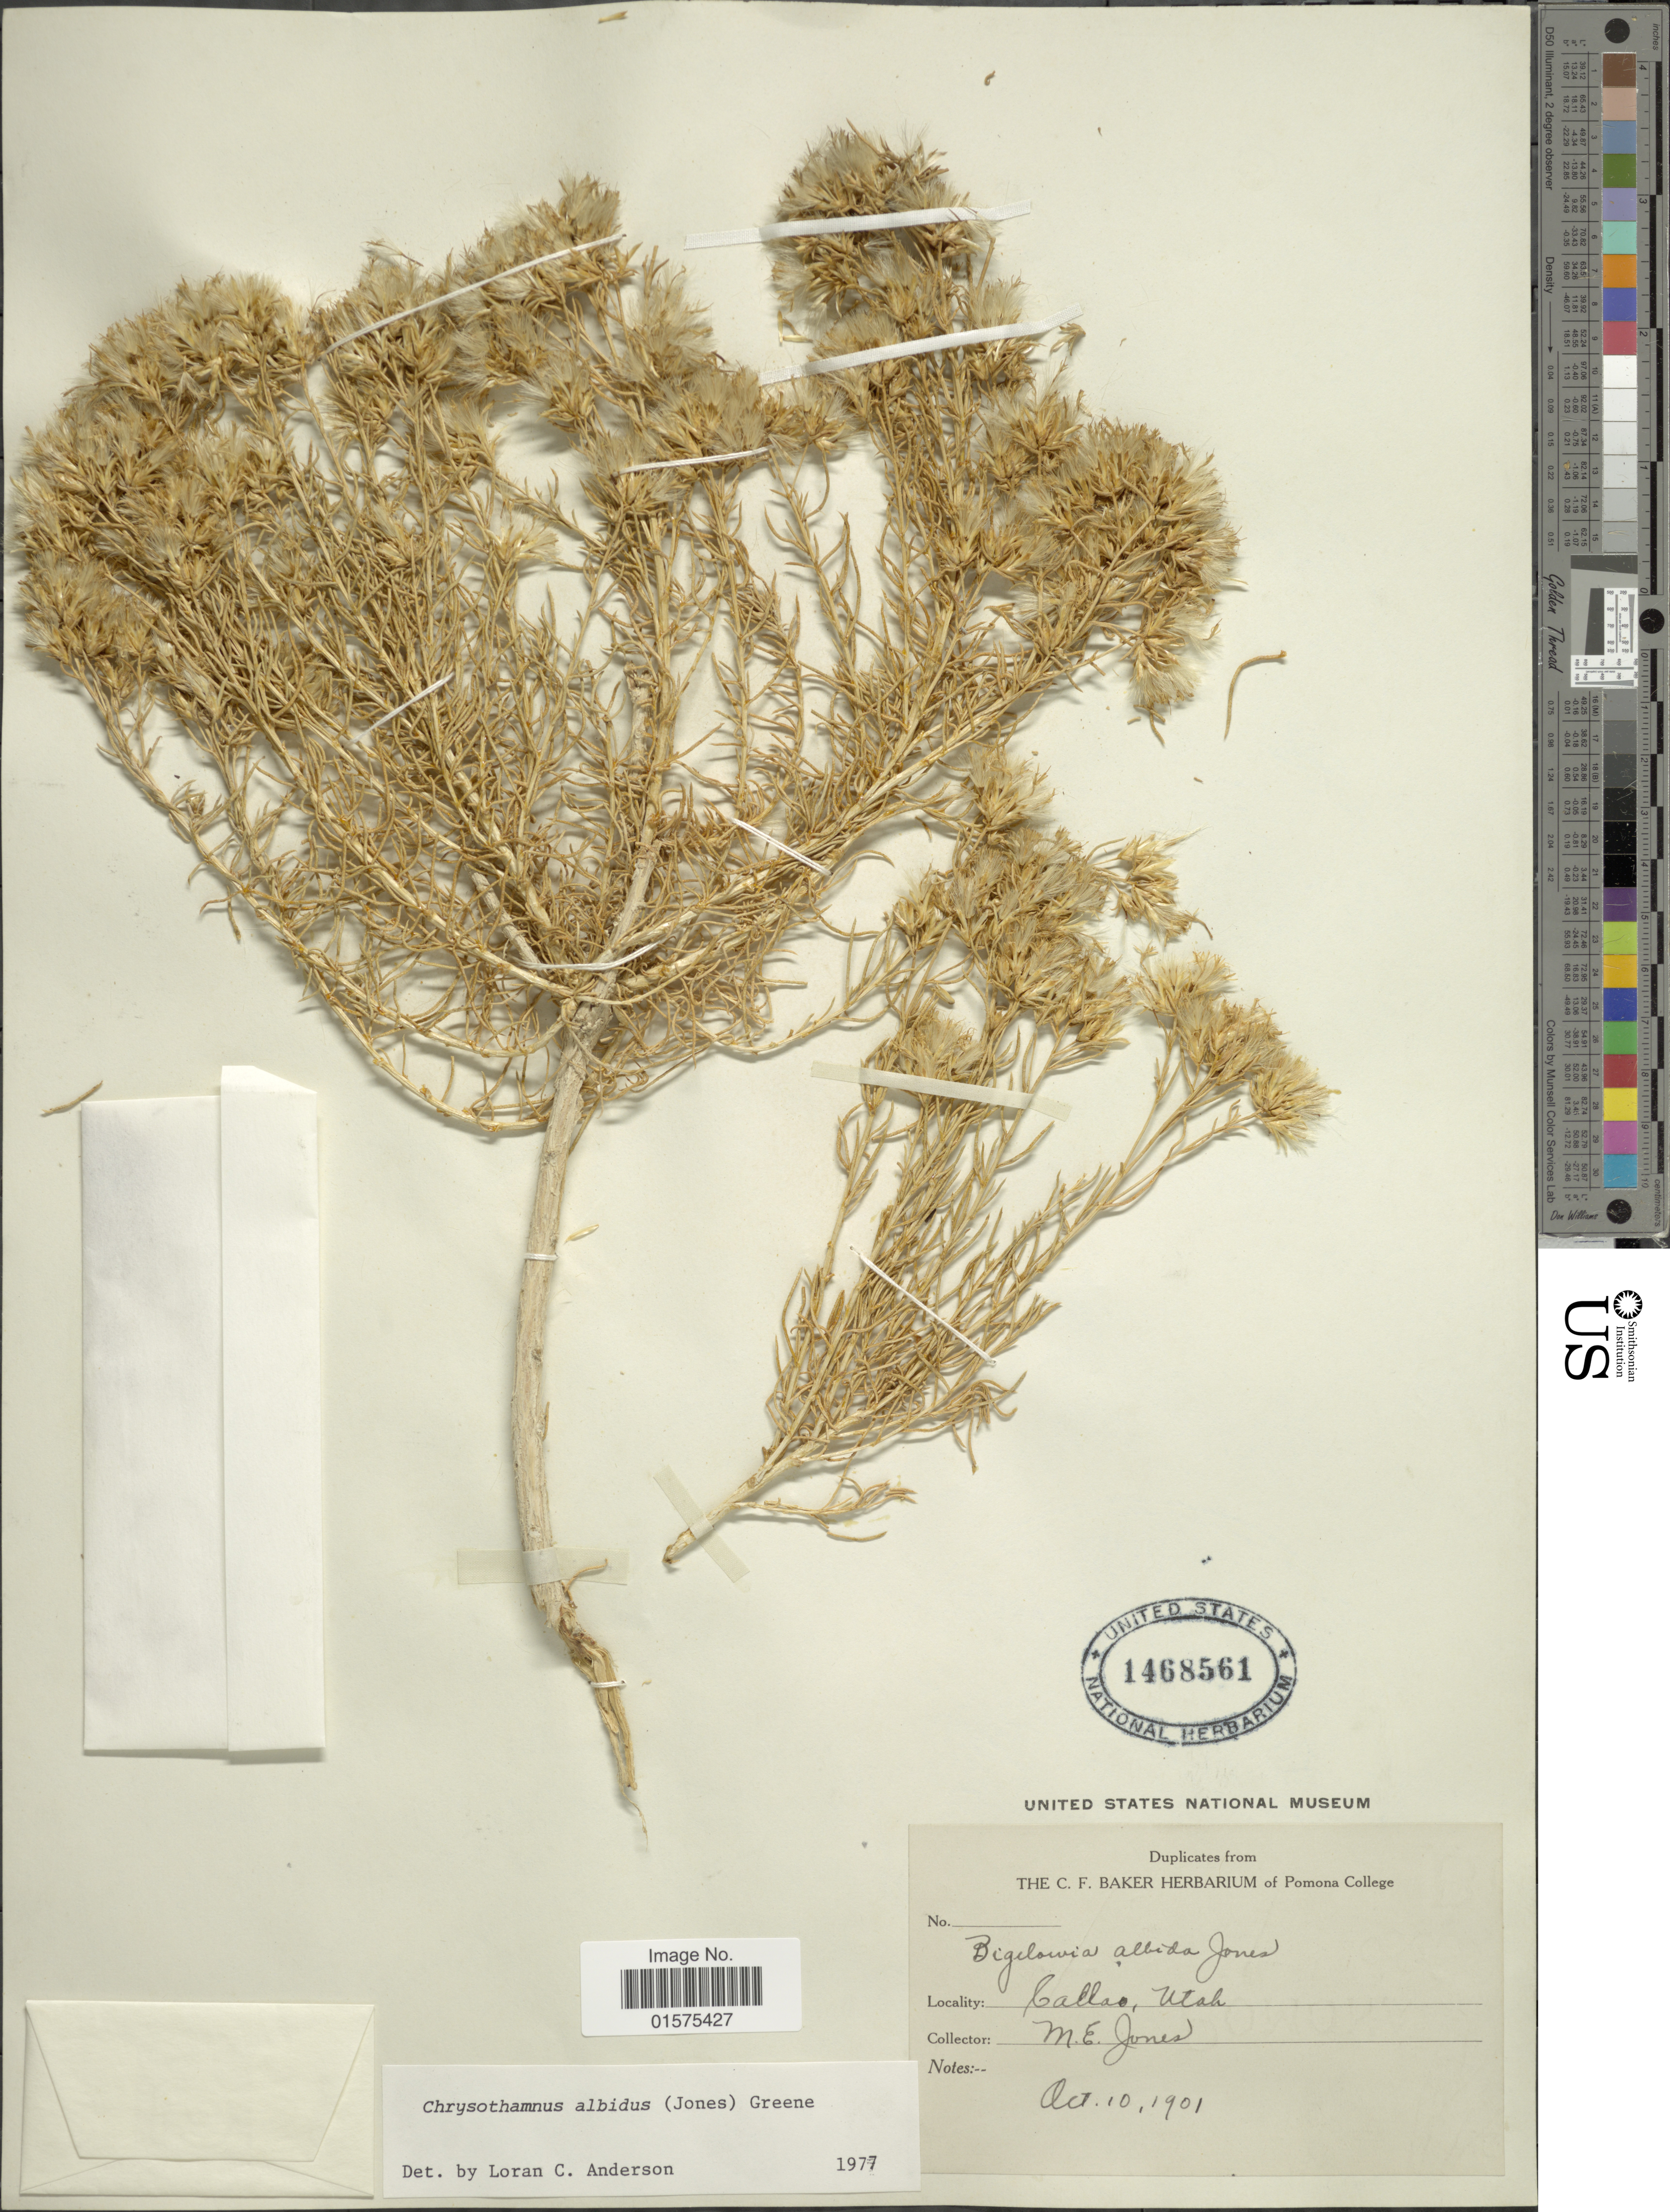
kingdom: Plantae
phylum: Tracheophyta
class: Magnoliopsida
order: Asterales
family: Asteraceae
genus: Ericameria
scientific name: Ericameria albida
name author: (M.E. Jones ex A. Gray) L.C. Anderson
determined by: Urbatsch, Lowell E., Curator (LSU), Louisiana State University (UNITED STATES)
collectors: M. E. Jones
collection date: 1901-10-10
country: United States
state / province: Utah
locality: Callao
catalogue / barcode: US 1468561